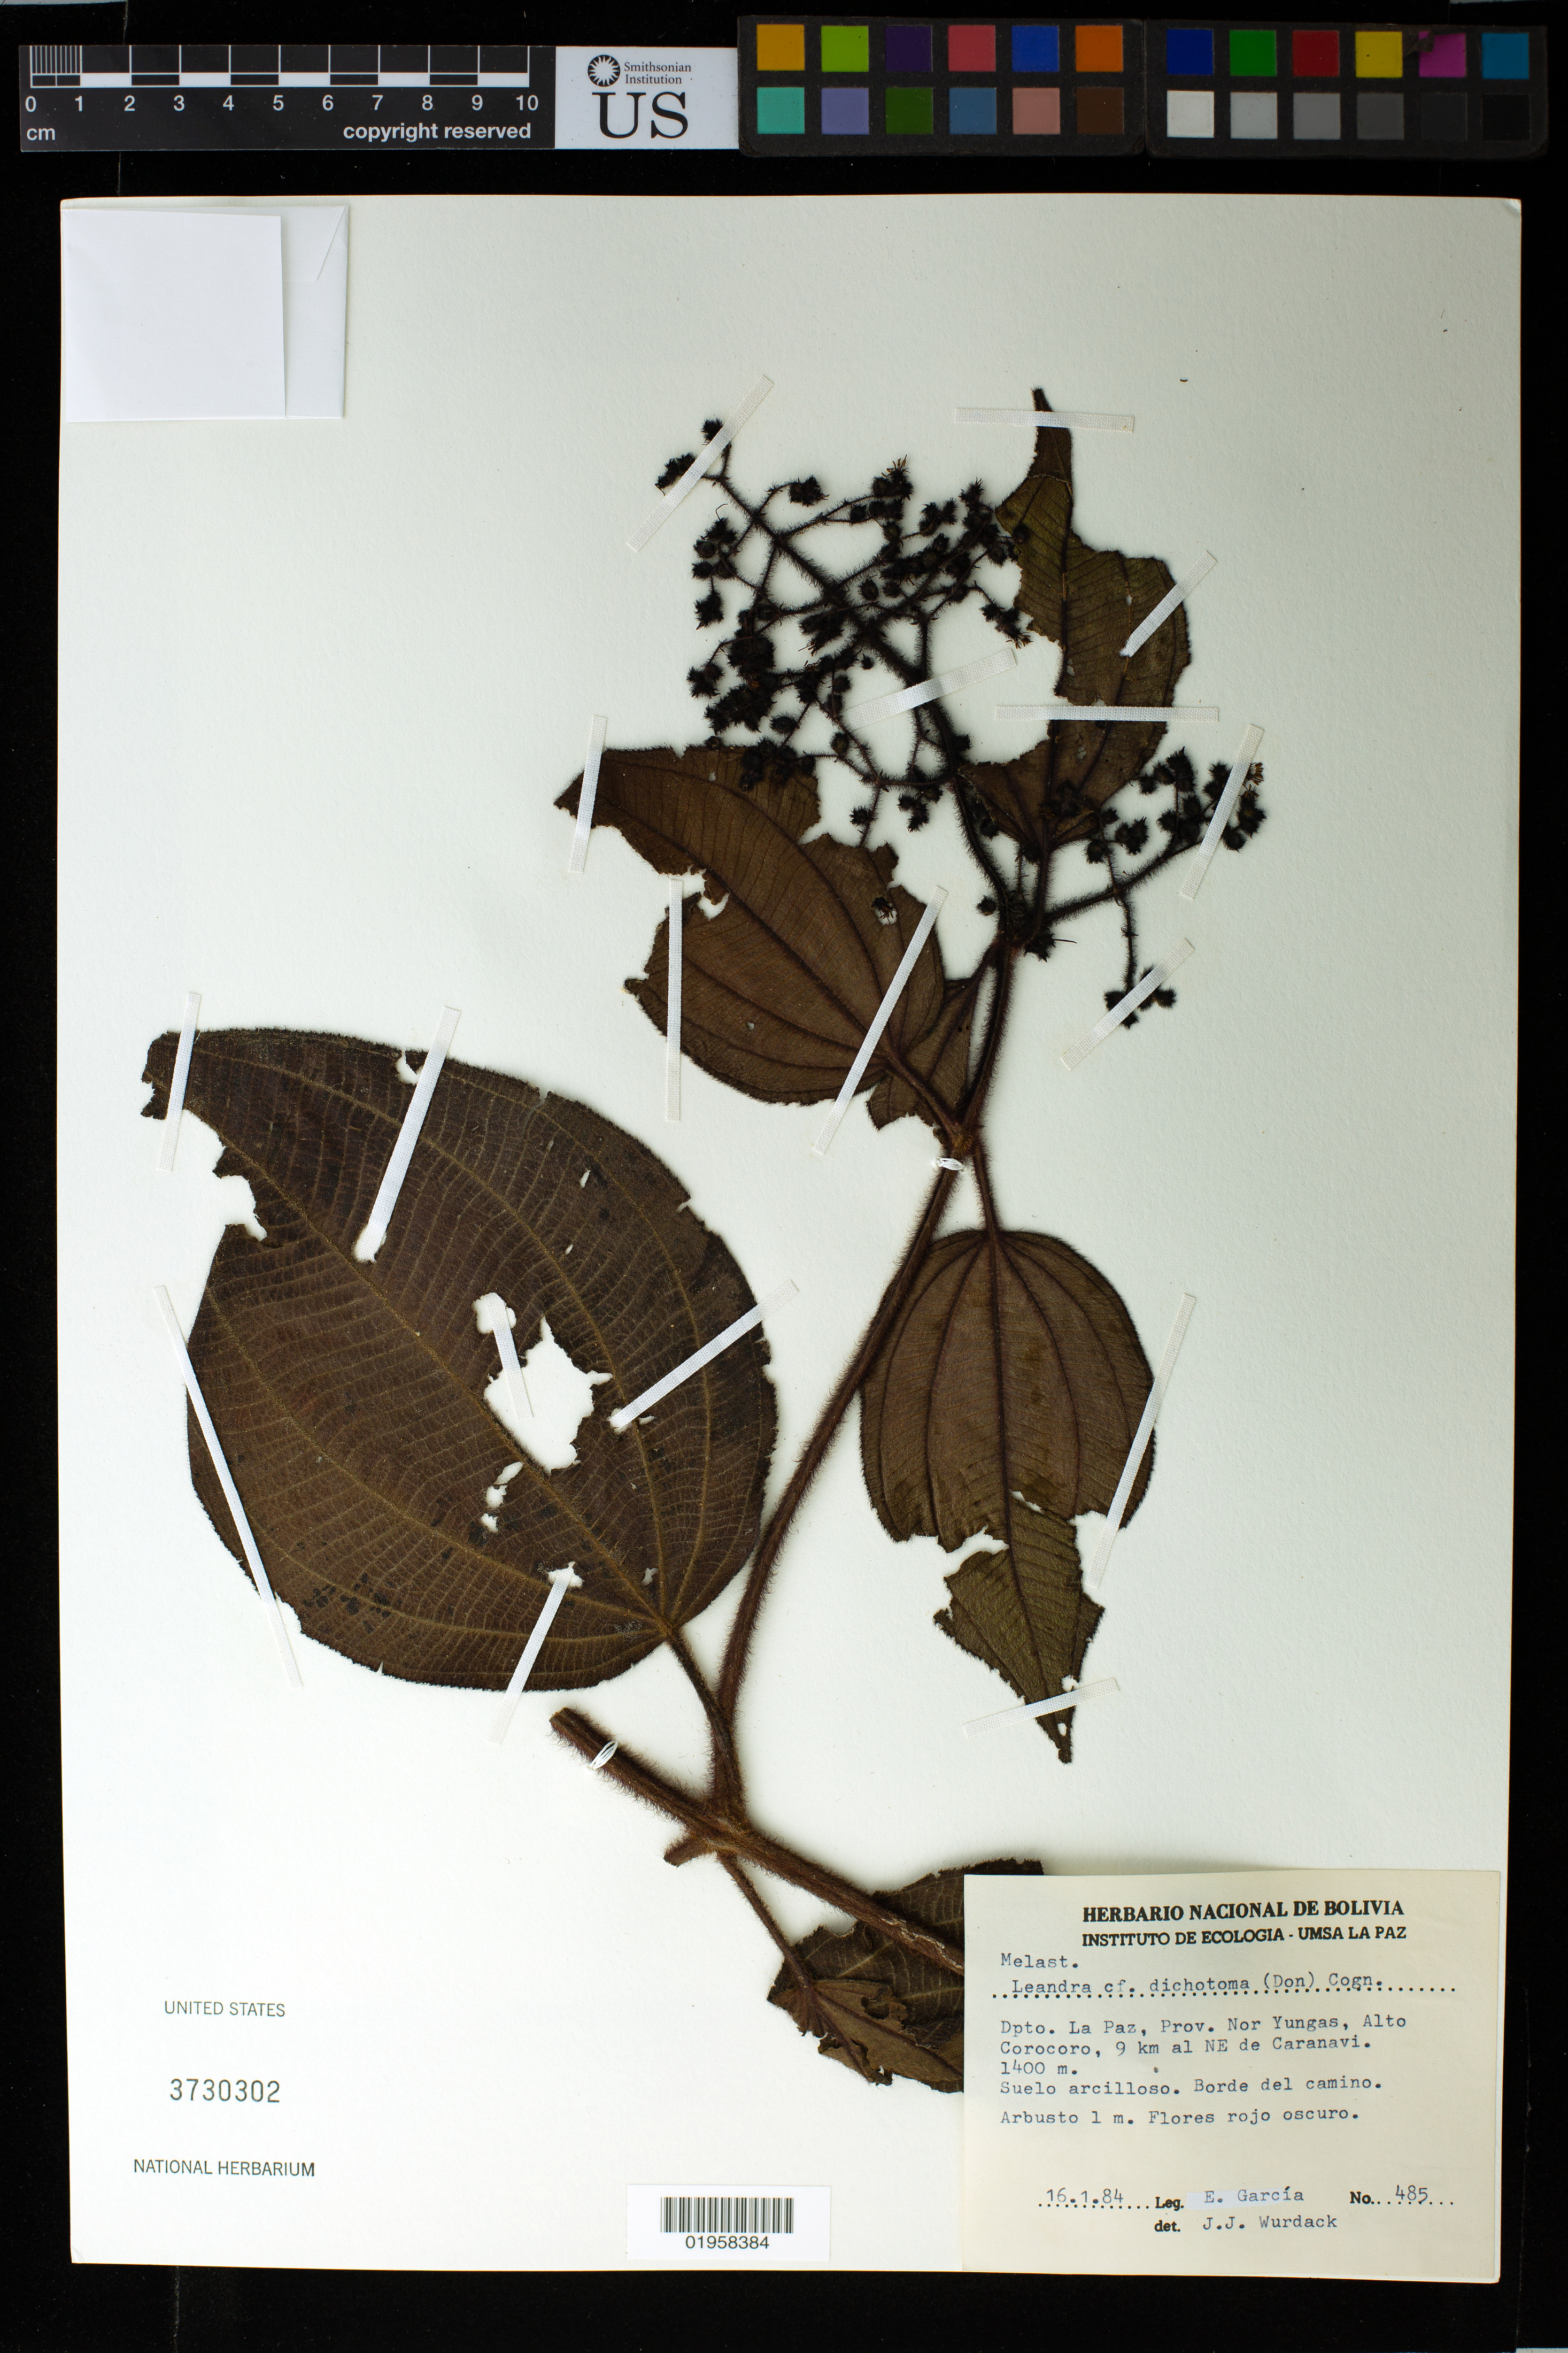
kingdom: Plantae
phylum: Tracheophyta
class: Magnoliopsida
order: Myrtales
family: Melastomataceae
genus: Leandra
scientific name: Leandra dichotoma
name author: (D. Don) Cogn.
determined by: Wurdack, John J., (US), US (UNITED STATES)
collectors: E. Garcia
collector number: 485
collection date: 1984-01-16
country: Bolivia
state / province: La Paz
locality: Prov. Nor Yungas, Alto Corocoro, 9 km al NE de Caranavi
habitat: Suelo arcilloso. Borde del camino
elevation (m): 1400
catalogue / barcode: US 3730302